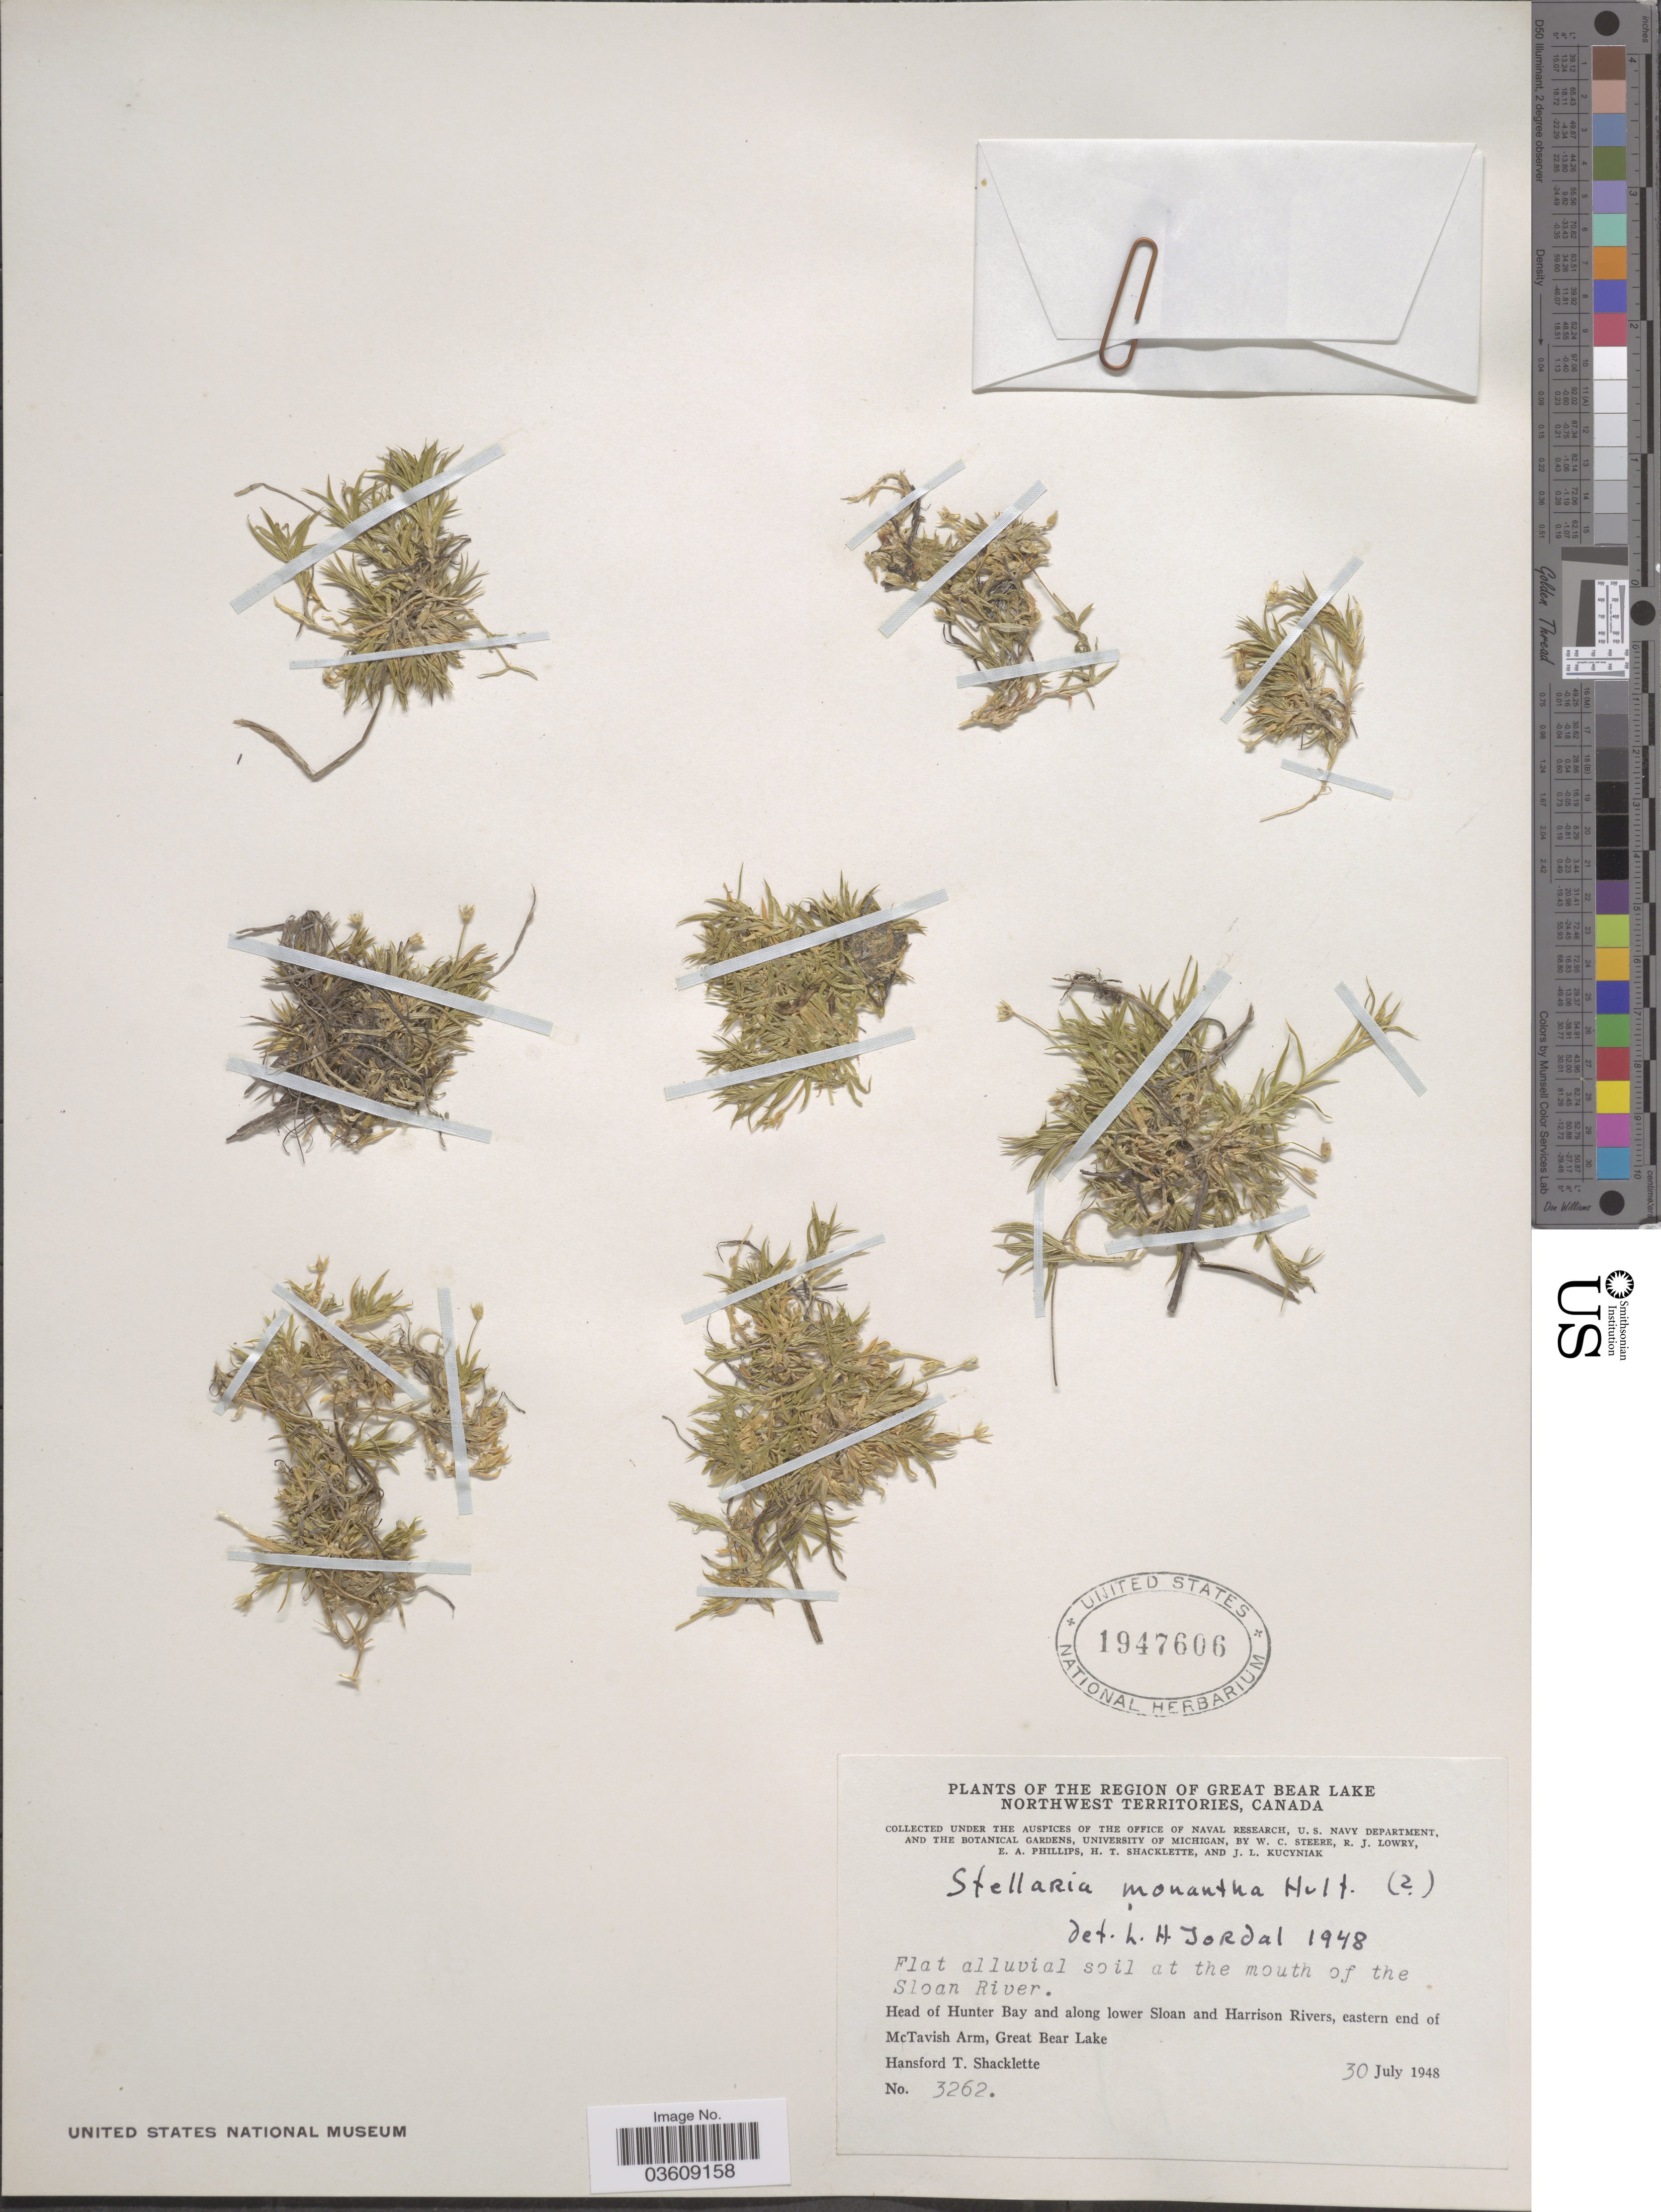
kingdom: Plantae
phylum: Tracheophyta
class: Magnoliopsida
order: Caryophyllales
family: Caryophyllaceae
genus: Stellaria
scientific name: Stellaria monantha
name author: Hultén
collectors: H. Shacklette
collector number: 3262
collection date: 1948-07-30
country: Canada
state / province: Northwest Territories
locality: Region of Great Bear Lake. At the mouth of the Sloan River. Head of Hunter Bay and along lower Sloan and Harrison Rivers, eastern end of McTavish Arm, Great Bear Lake.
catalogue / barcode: US 1947606